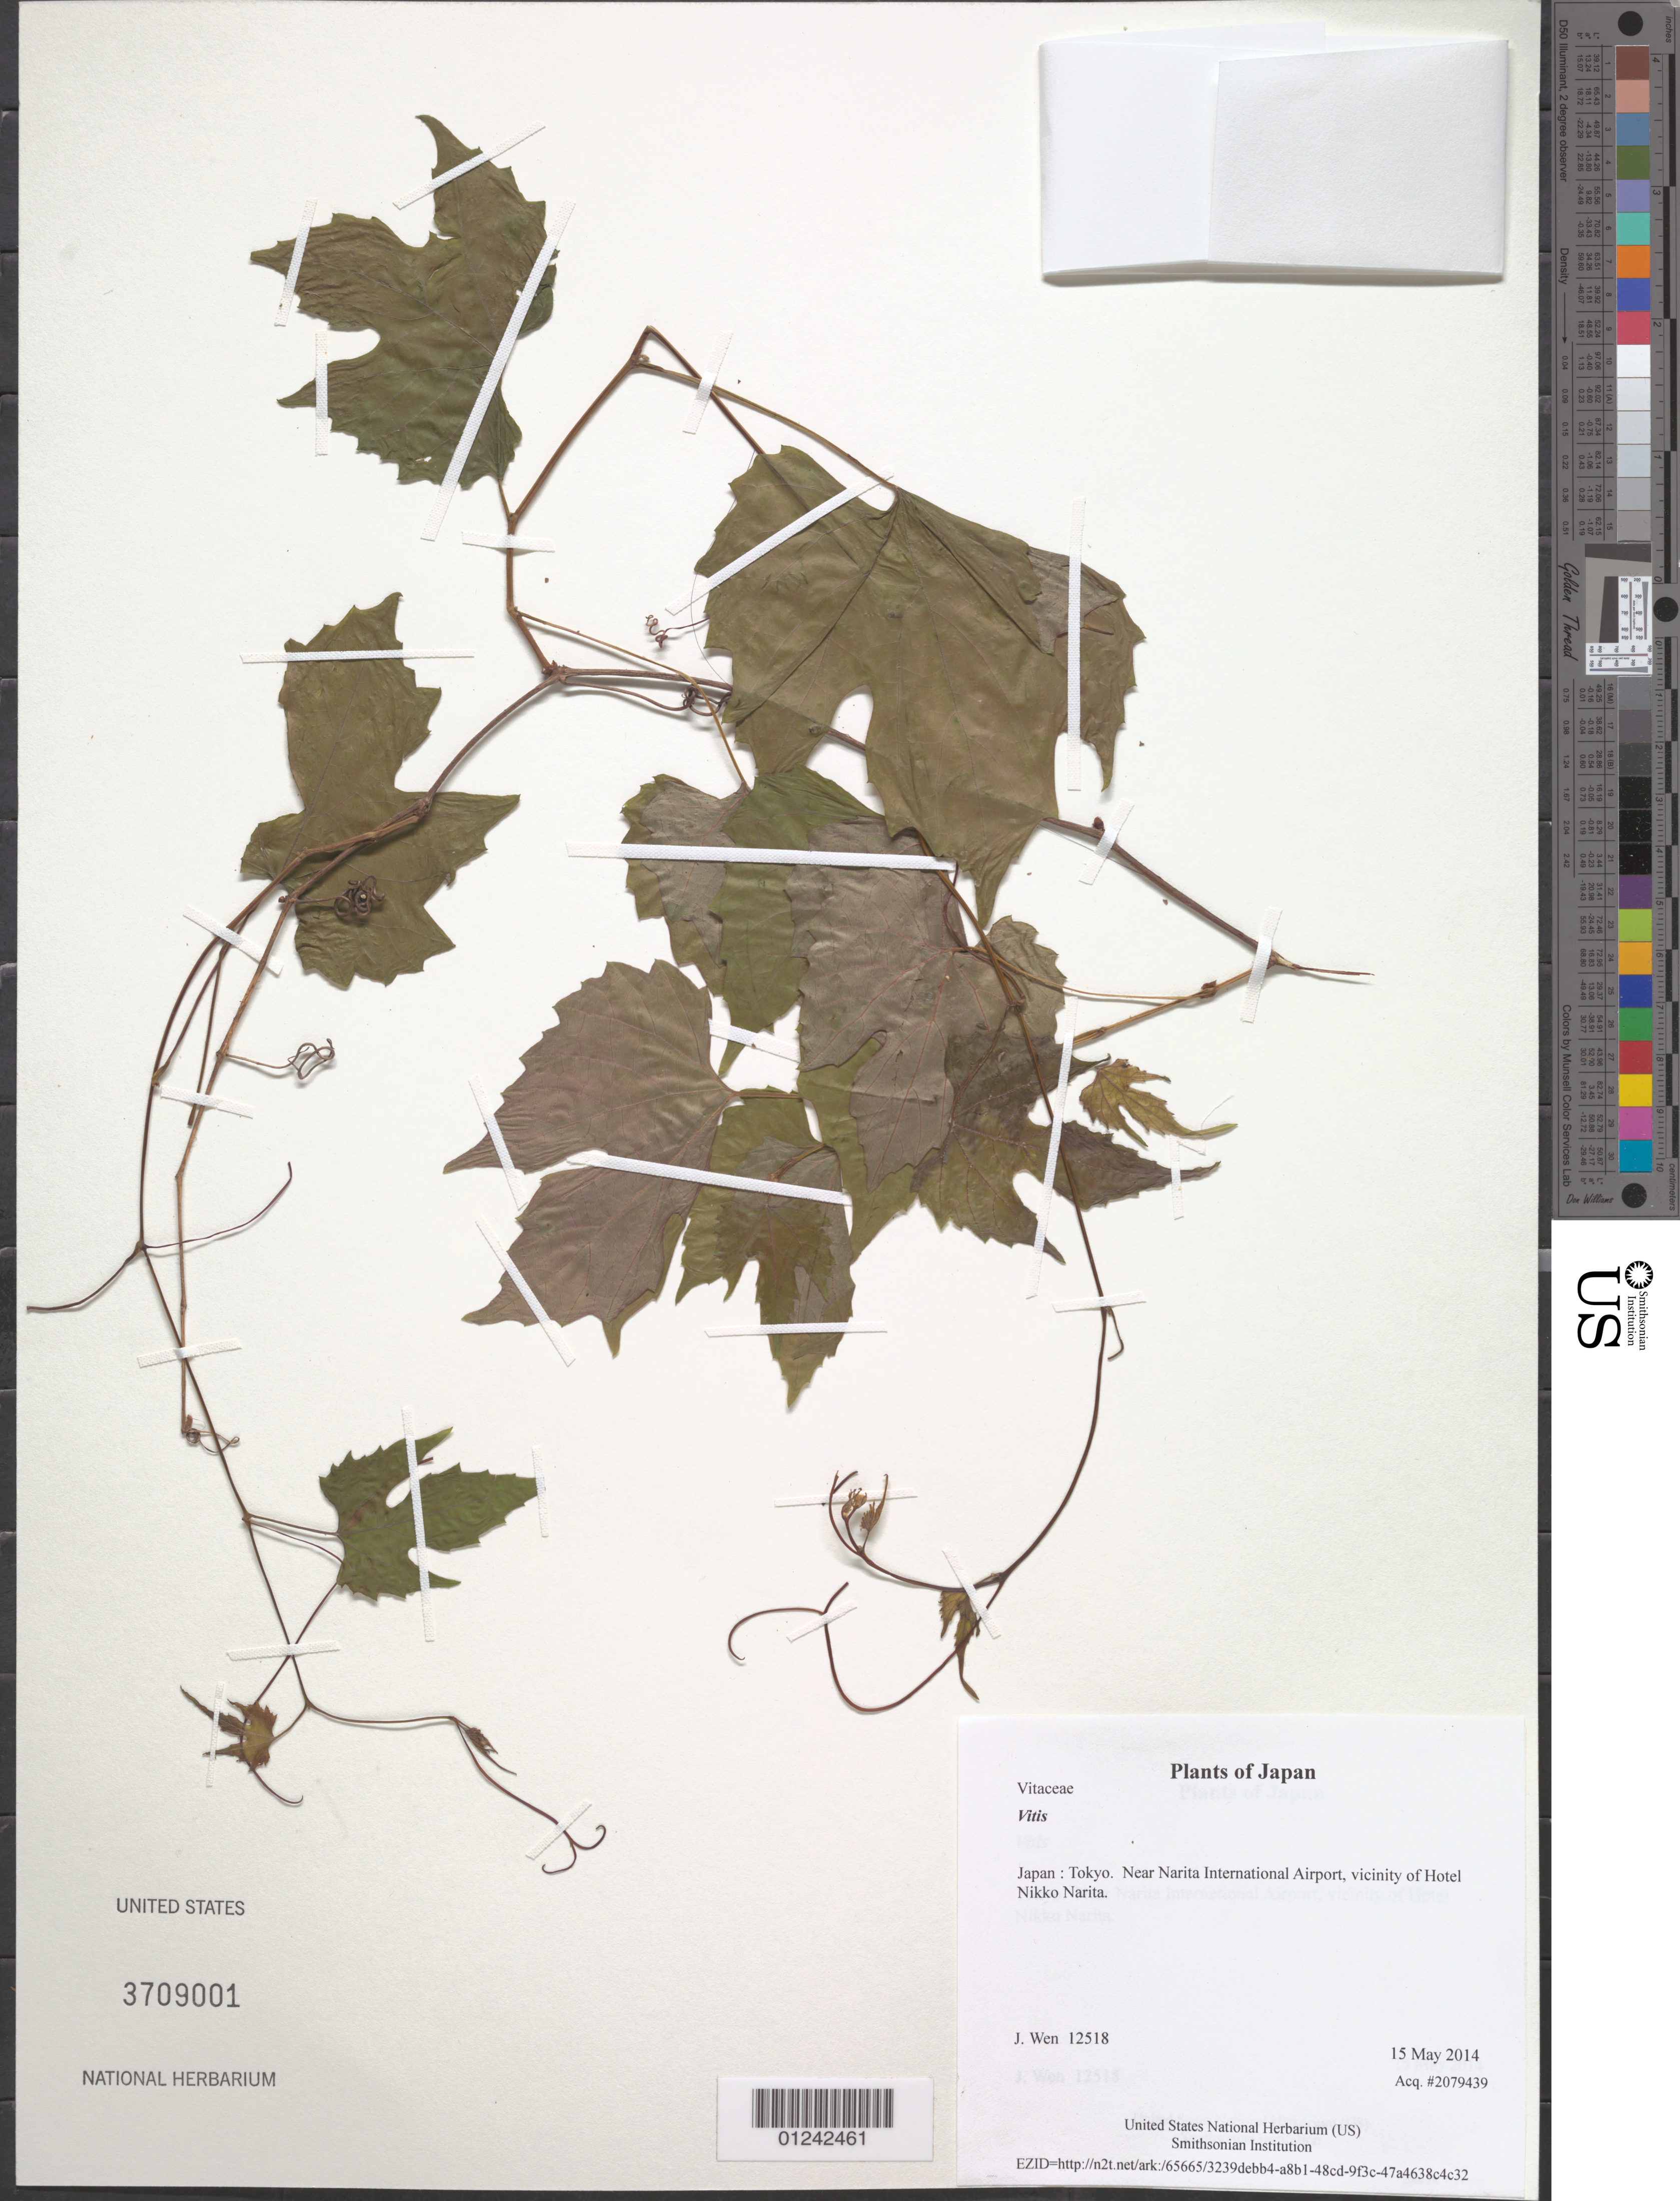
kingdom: Plantae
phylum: Tracheophyta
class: Magnoliopsida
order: Vitales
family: Vitaceae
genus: Vitis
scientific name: Vitis sp.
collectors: J. Wen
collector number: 12518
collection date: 2014-05-15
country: Japan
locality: Tokyo. Near Narita International Airport, vicinity of Hotel Nikko Narita.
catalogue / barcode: US 3709001